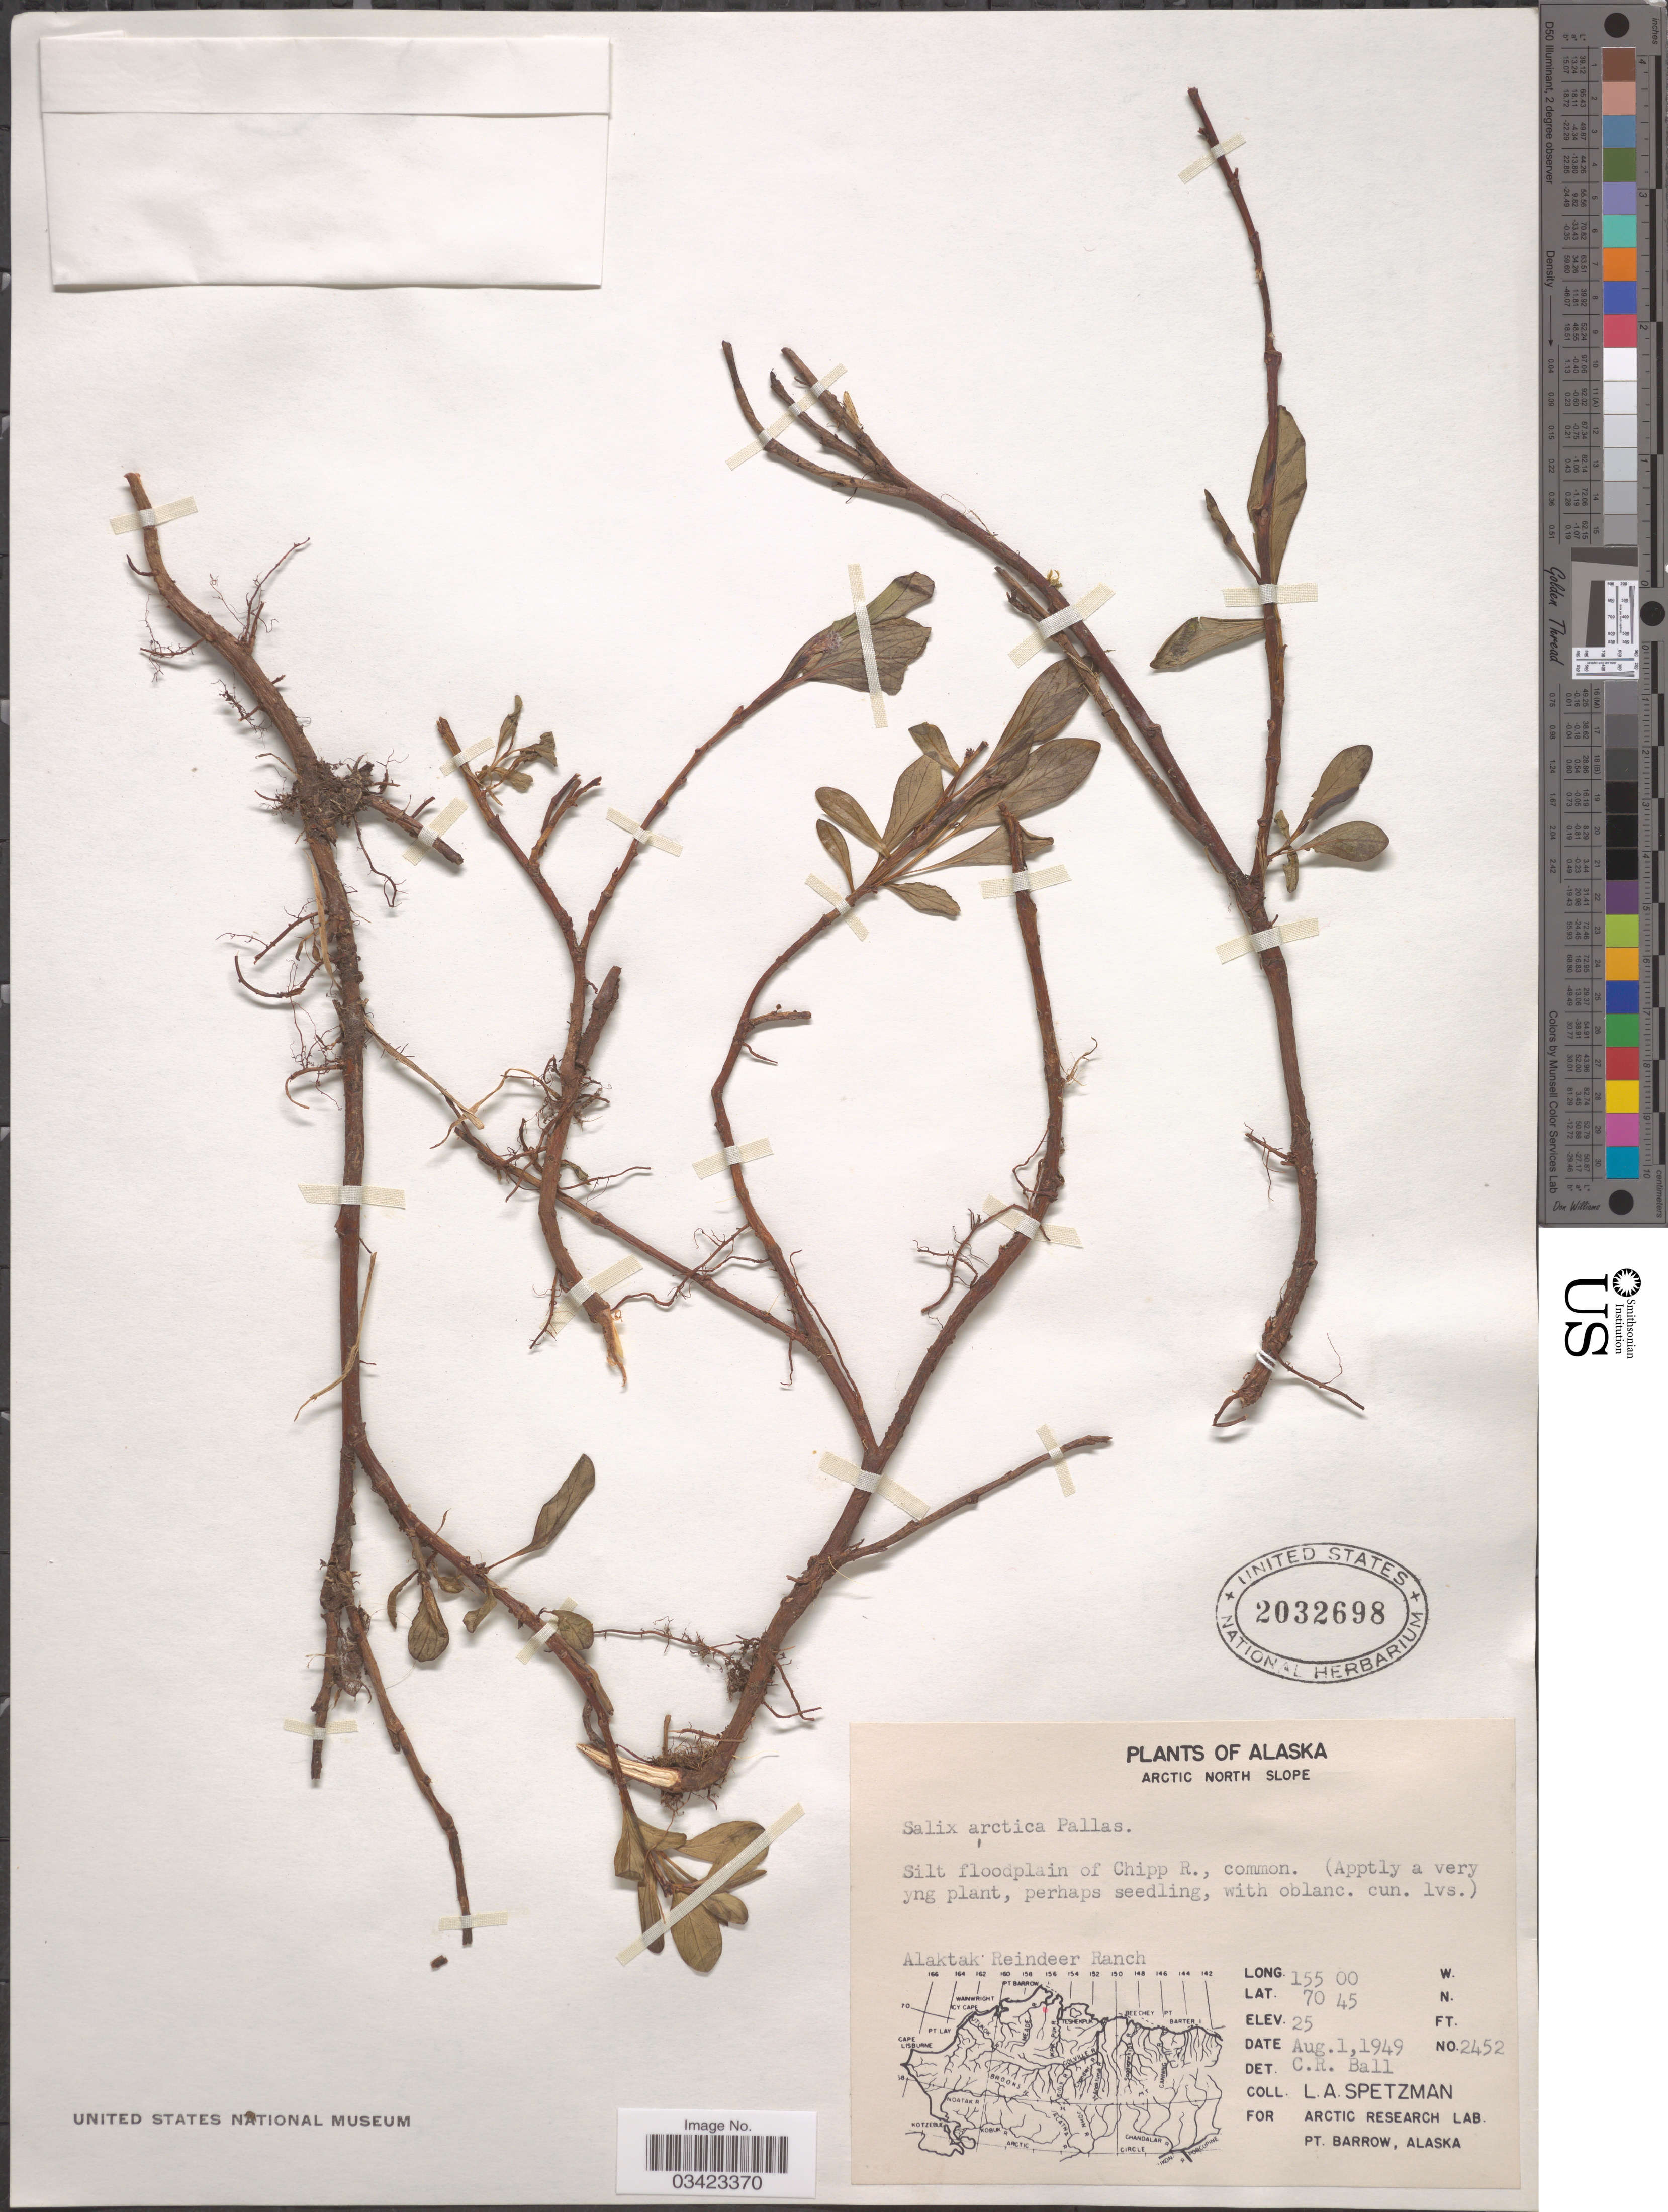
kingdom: Plantae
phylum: Tracheophyta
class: Magnoliopsida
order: Malpighiales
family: Salicaceae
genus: Salix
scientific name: Salix arctica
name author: Pall.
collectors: L. Spetzman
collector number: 2452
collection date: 1949-08-01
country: United States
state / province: Alaska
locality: Arctic North Slope. Alaktak Reindeer Ranch. Silt floodplain of Chipp R.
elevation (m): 8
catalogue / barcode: US 2032698